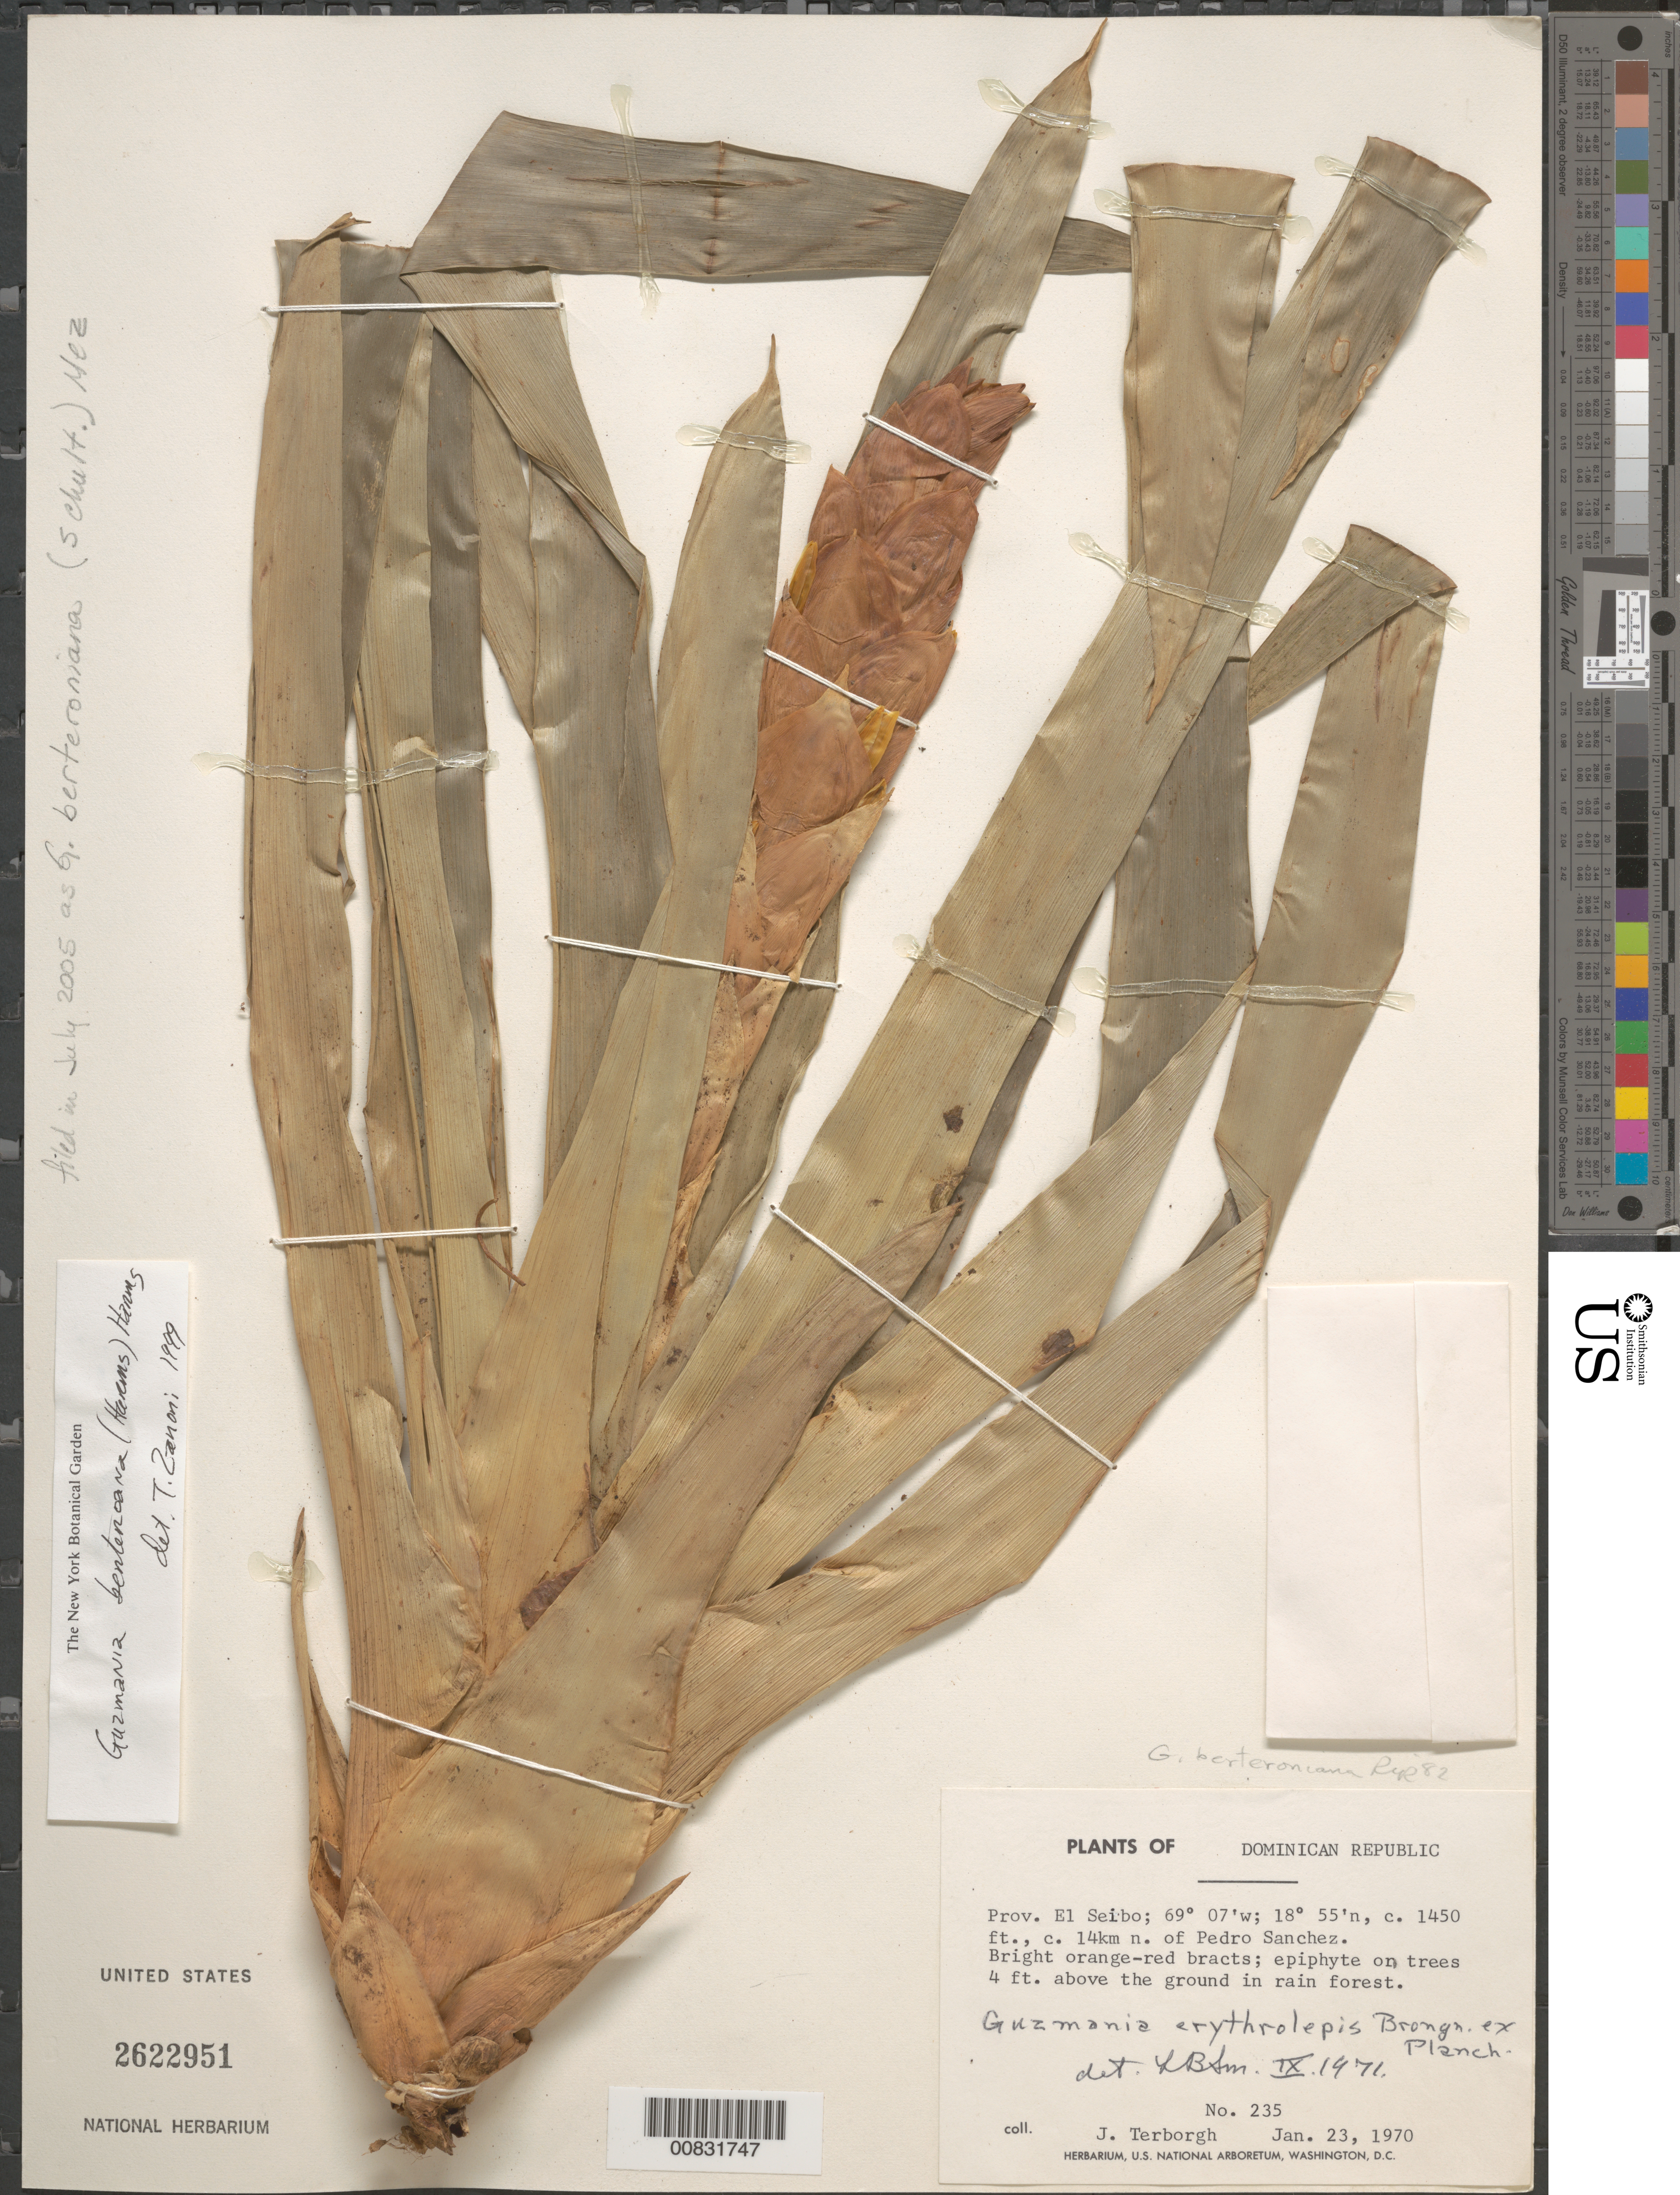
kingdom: Plantae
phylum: Tracheophyta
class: Liliopsida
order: Poales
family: Bromeliaceae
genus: Guzmania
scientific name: Guzmania berteroniana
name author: (Schult. & Schult. f.) Mez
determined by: Zanoni, T. A., (NY), New York Botanical Garden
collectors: J. Terborgh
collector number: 235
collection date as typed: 23 Jan 1970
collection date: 1970-01-23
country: Dominican Republic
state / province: El Seibo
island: Hispaniola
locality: C. 14km N of Pedro Sanchez.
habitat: On trees, 4 ft. above the ground in rain forest.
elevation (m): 442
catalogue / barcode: US 2622951